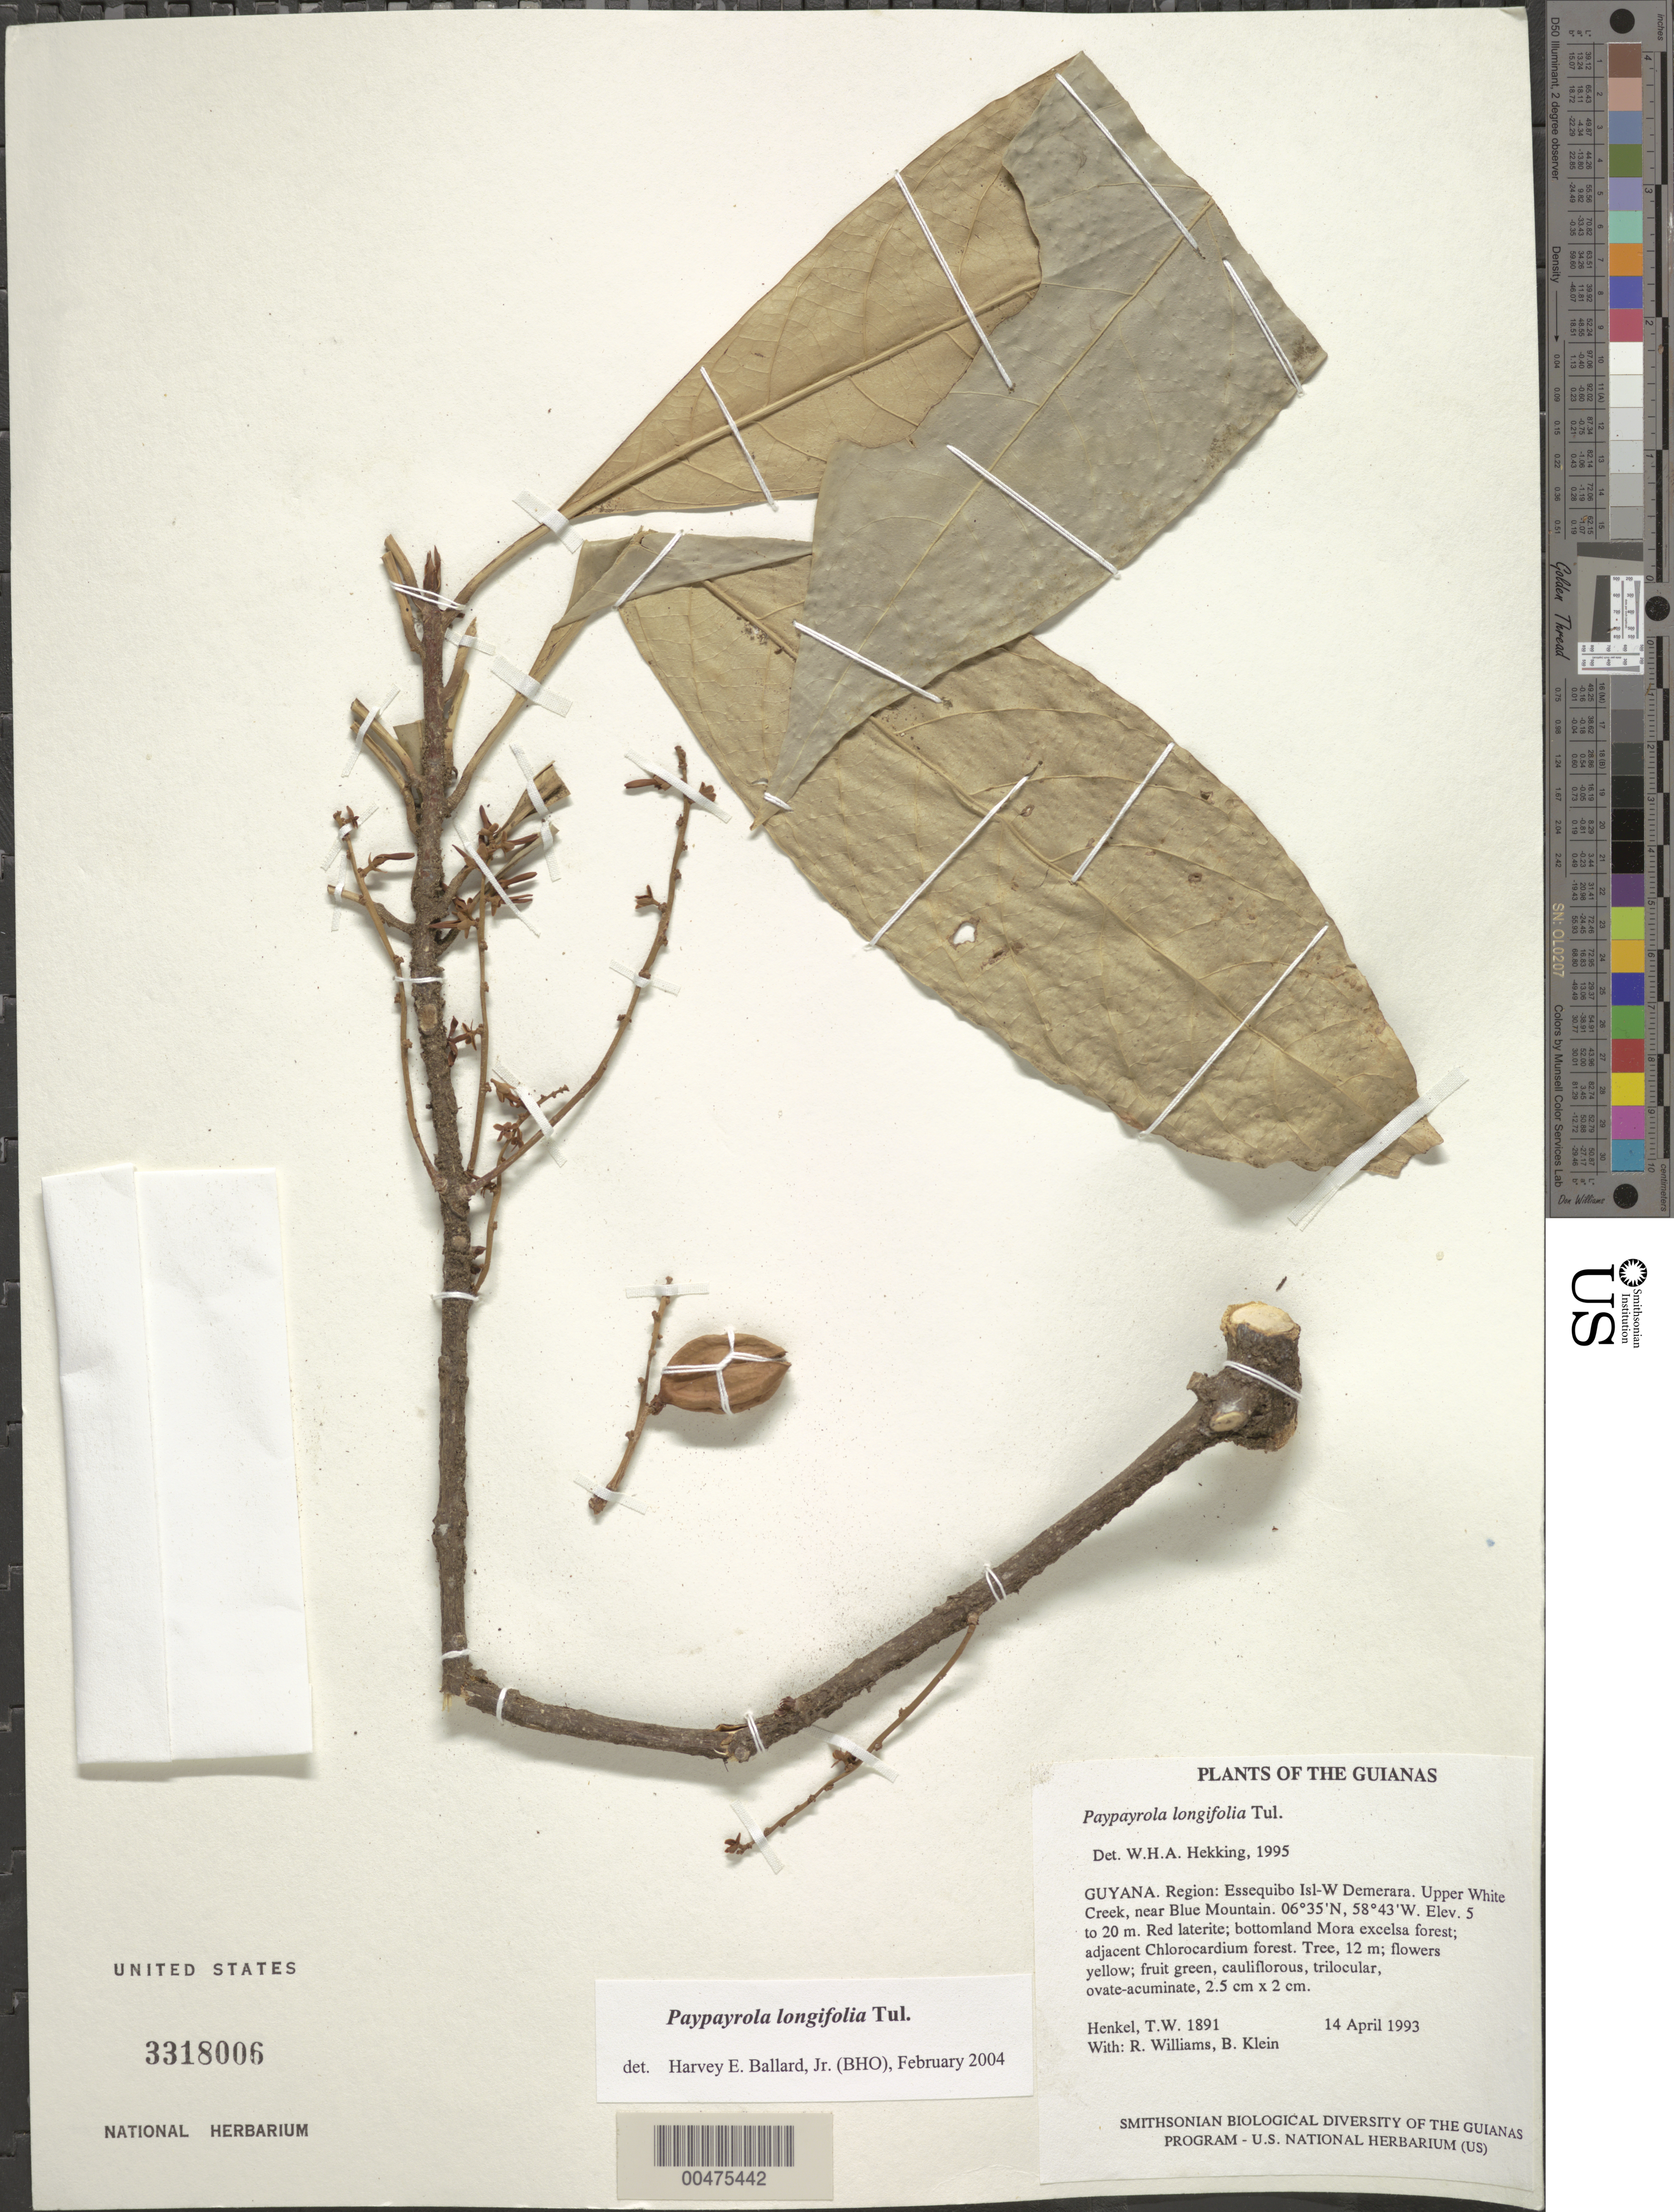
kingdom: Plantae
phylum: Tracheophyta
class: Magnoliopsida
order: Malpighiales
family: Violaceae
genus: Paypayrola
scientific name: Paypayrola longifolia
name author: Tul.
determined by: Ballard, Harvey E.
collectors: T. Henkel, R. Williams & B. Klein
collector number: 1891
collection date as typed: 14 April 1993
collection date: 1993-04-14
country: Guyana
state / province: Essequibo Isl-W. Demerara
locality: Upper White Creek, near Blue Mountain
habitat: Red laterite; bottomland Mora excelsa forest; adjacent Chlorocardium forest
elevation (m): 5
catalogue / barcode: US 3318006